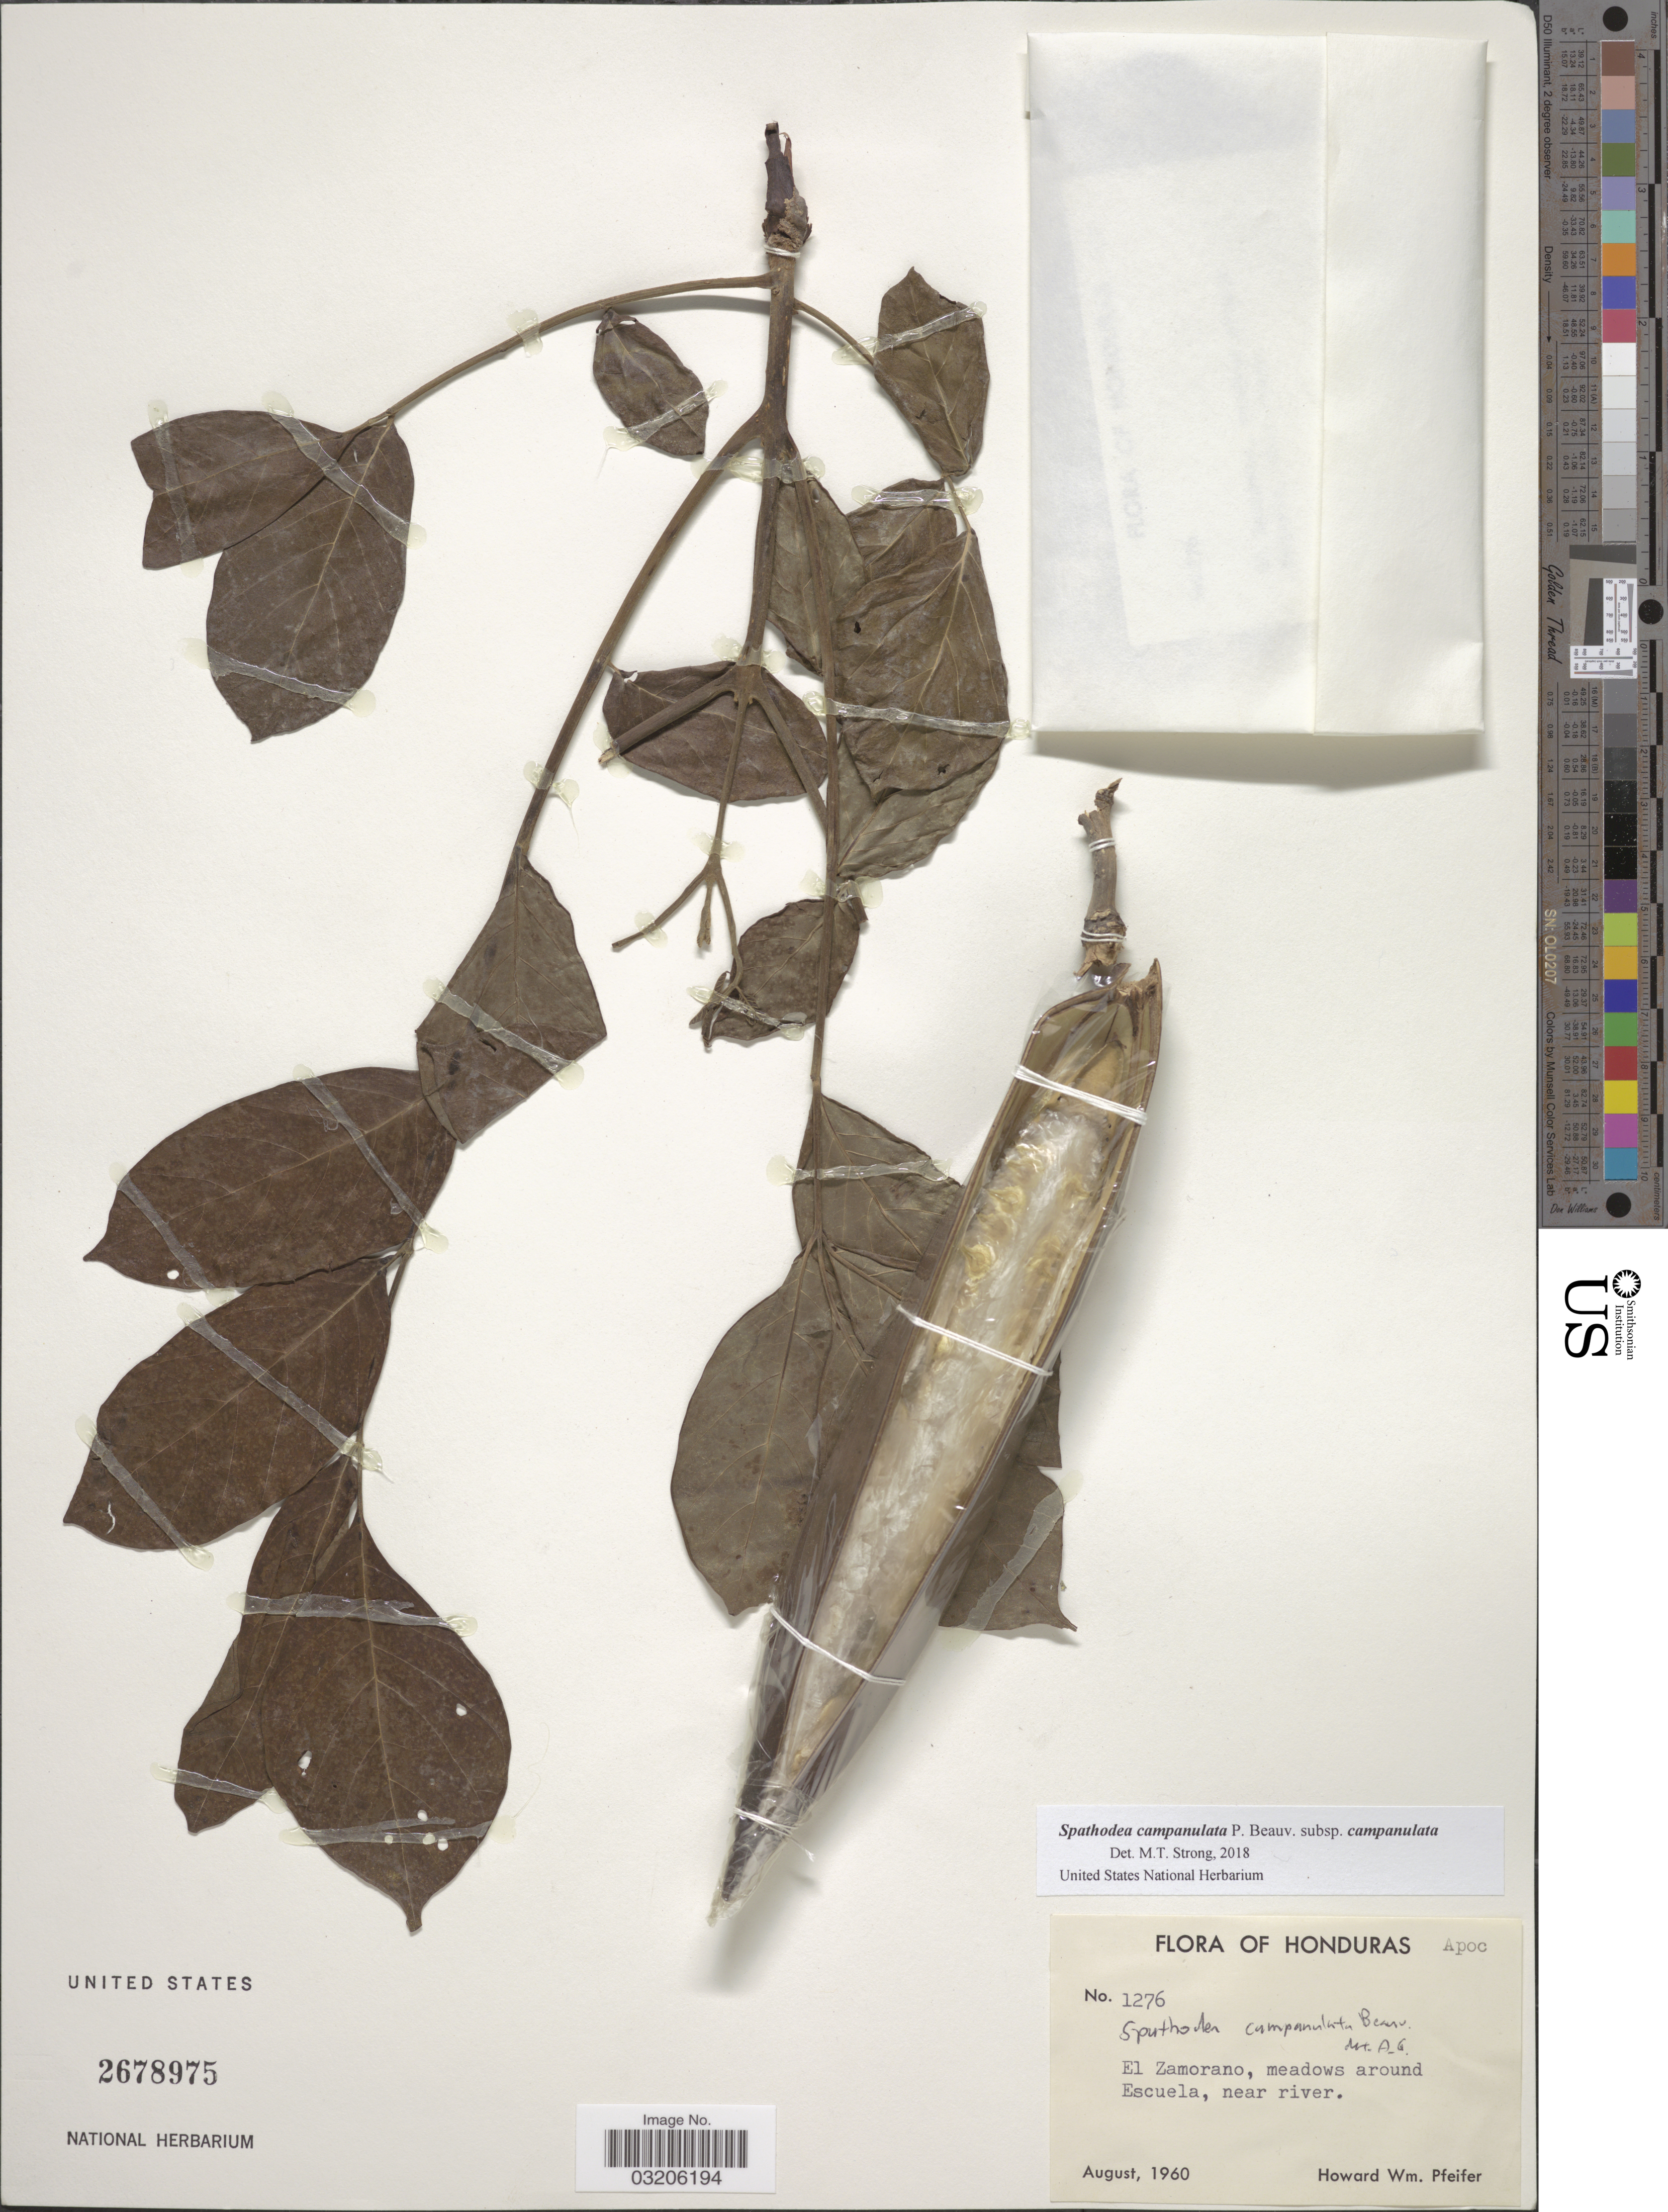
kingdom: Plantae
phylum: Tracheophyta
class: Magnoliopsida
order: Lamiales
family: Bignoniaceae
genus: Spathodea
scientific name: Spathodea campanulata subsp. campanulata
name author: P. Beauv.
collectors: H. W. Pfeifer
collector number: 1276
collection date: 1960-08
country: Honduras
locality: El Zamorano, meadows around Escuela, near river.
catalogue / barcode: US 2678975